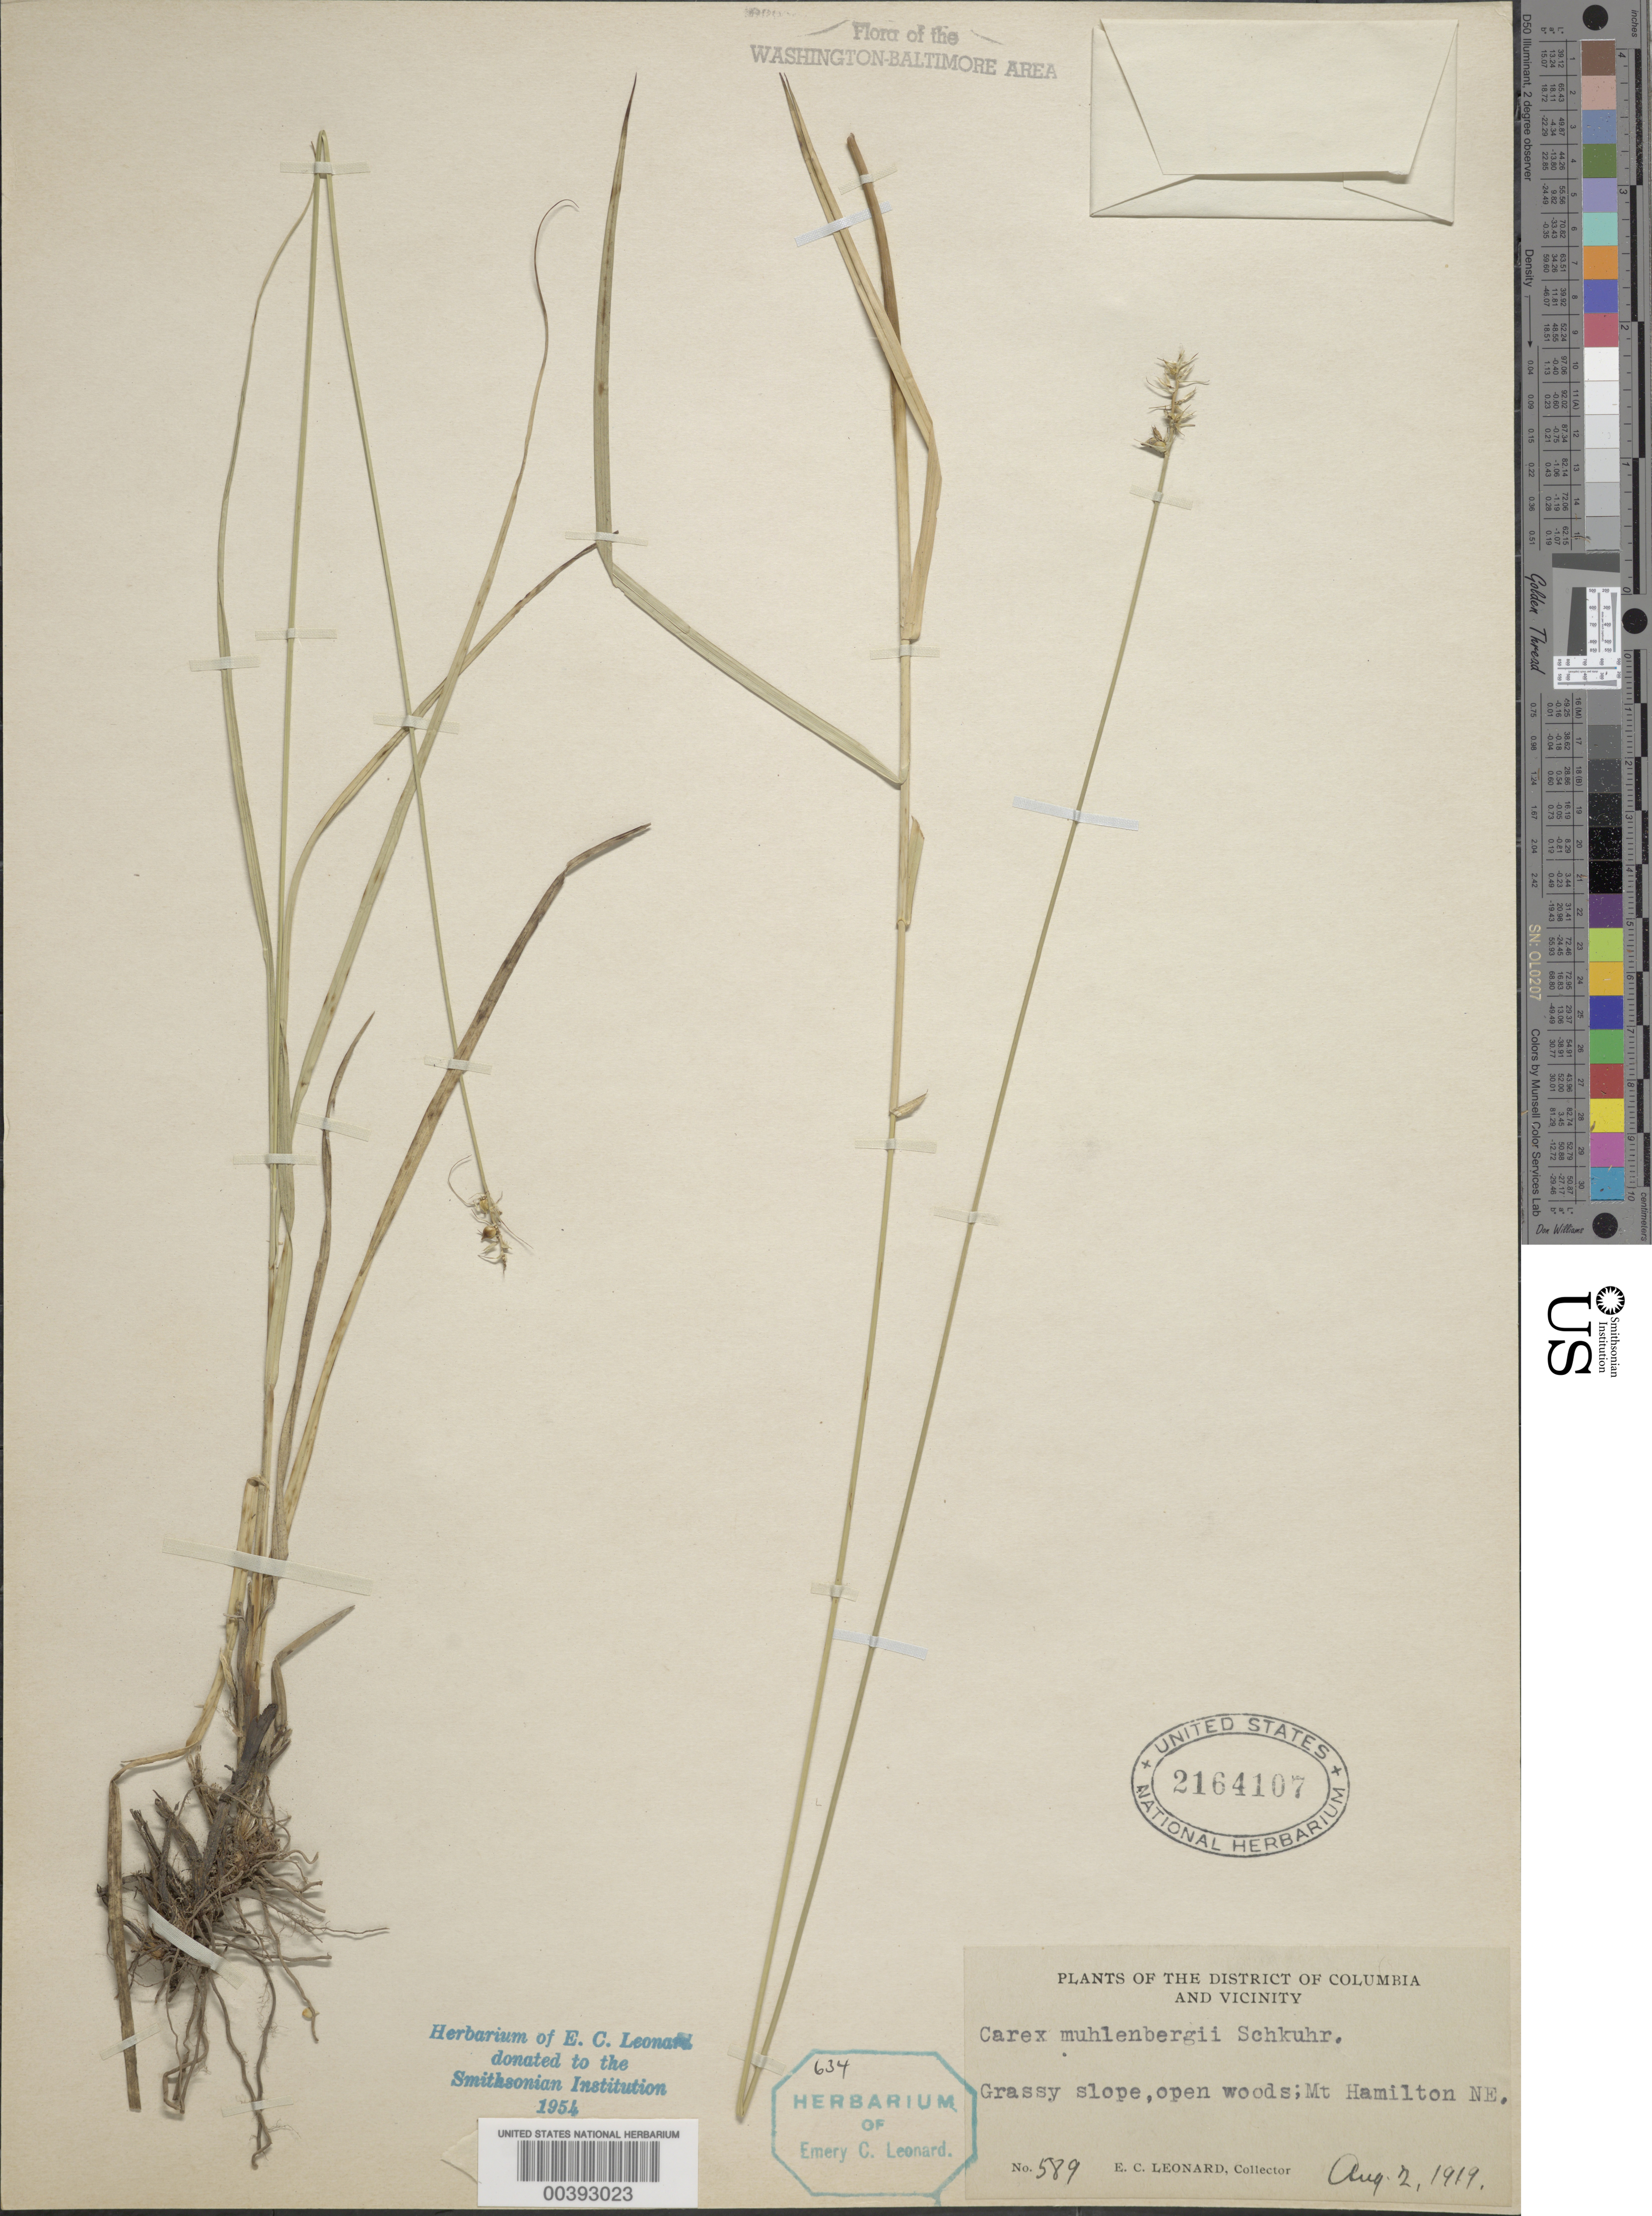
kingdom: Plantae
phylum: Tracheophyta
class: Liliopsida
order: Poales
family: Cyperaceae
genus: Carex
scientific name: Carex muehlenbergii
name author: Willd.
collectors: E. C. Leonard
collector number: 589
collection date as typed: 02 Aug 1919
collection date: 1919-08-02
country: United States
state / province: District of Columbia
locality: Mount Hamilton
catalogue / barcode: US 2164107